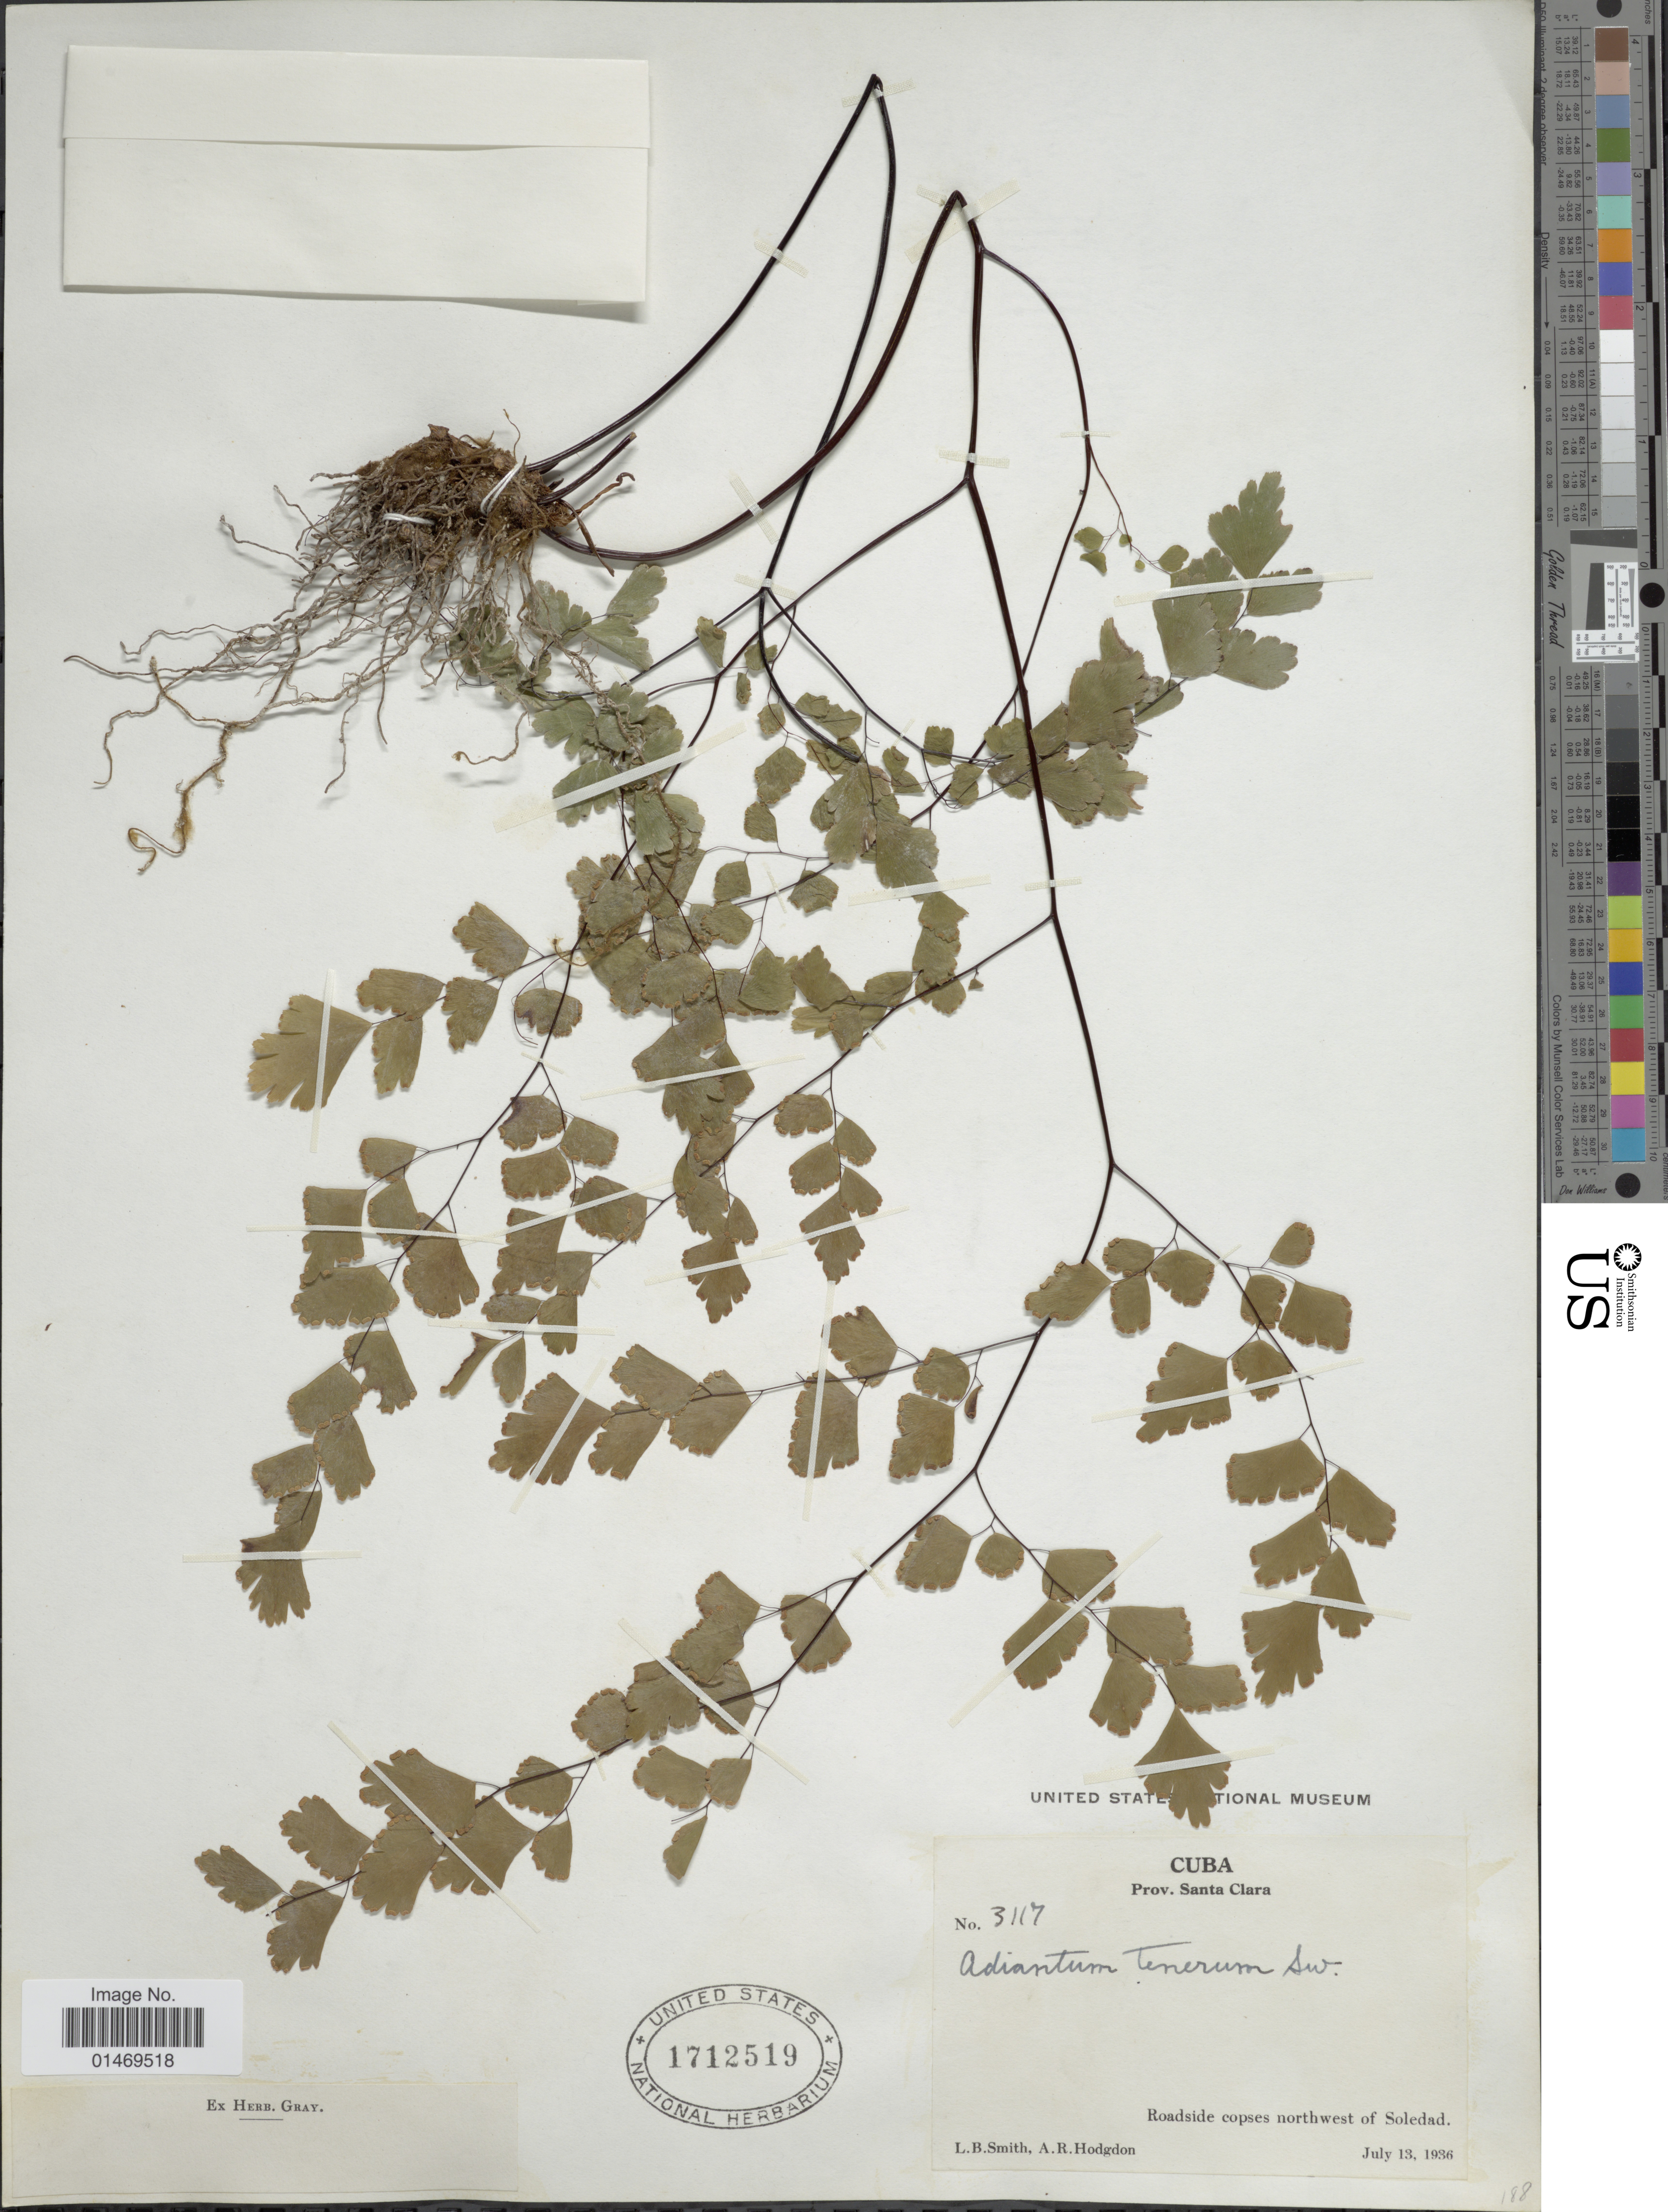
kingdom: Plantae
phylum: Tracheophyta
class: Polypodiopsida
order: Polypodiales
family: Pteridaceae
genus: Adiantum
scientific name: Adiantum tenerum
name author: Sw.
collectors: L. Smith & A. R. Hodgdon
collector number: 3117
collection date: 1936-07-13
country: Cuba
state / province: Las Villas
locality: Prov. Santa Clara, Roadside copses northwest of Soledad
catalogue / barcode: US 1712519